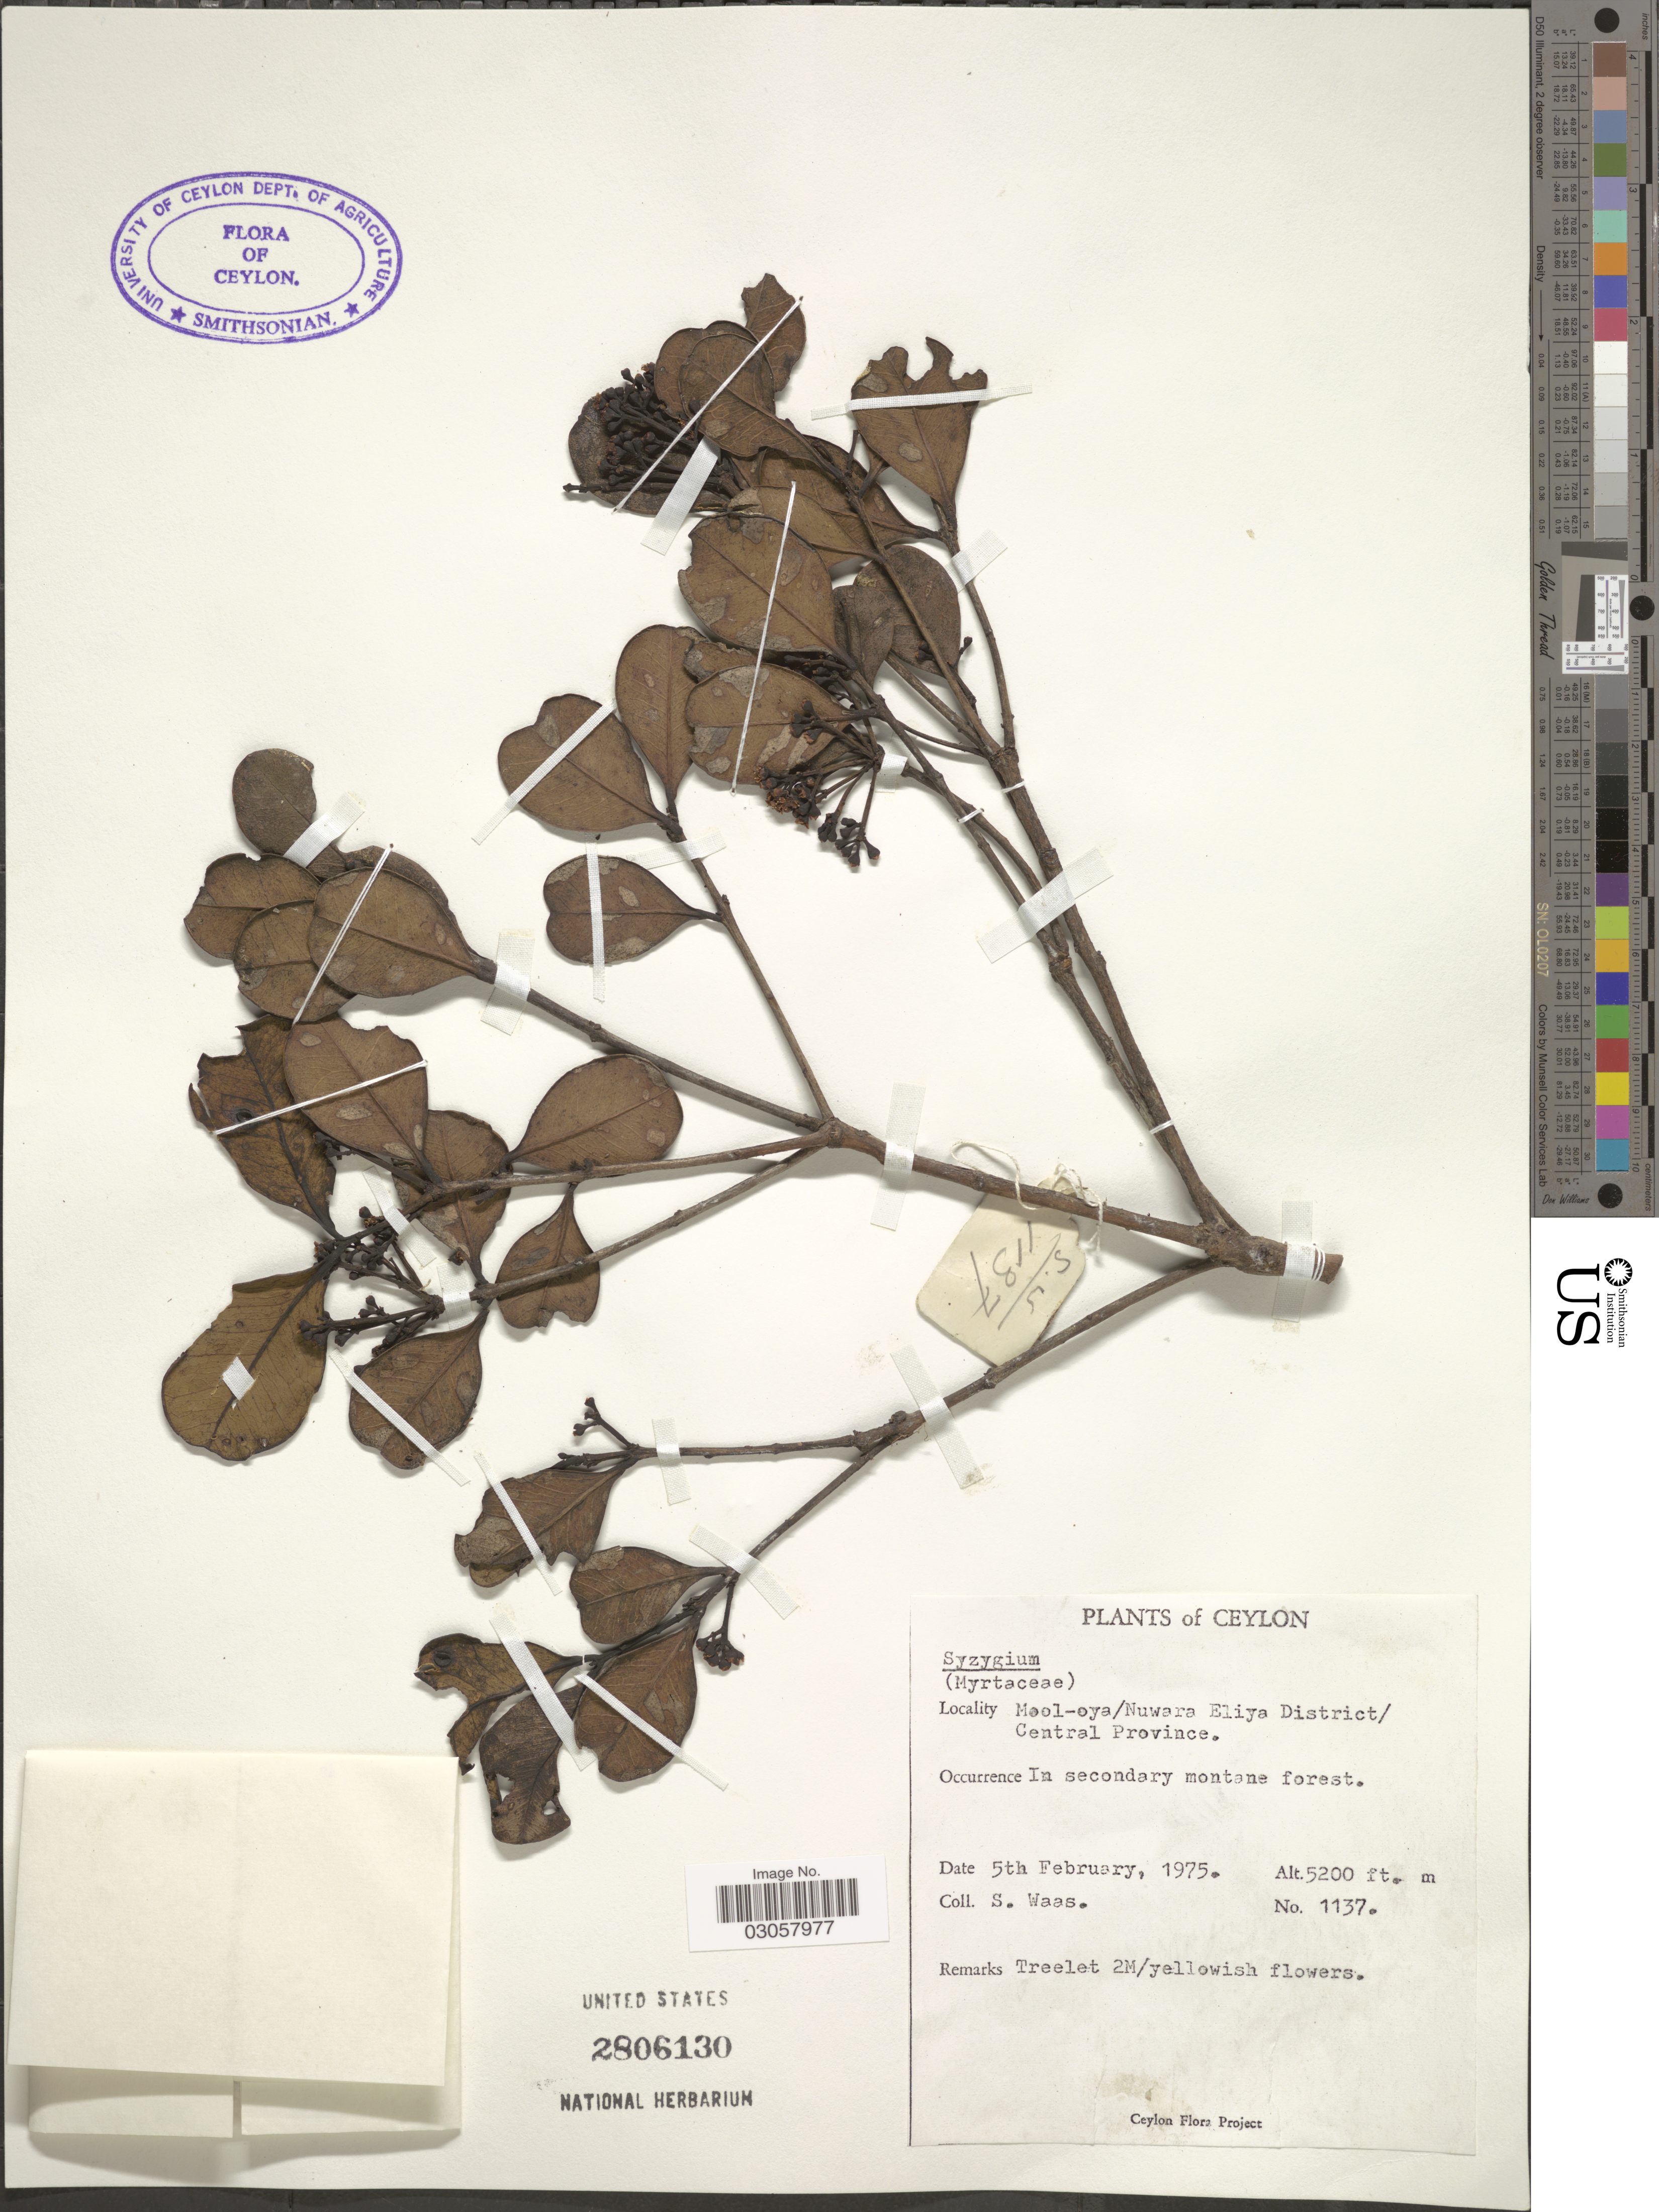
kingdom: Plantae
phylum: Tracheophyta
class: Magnoliopsida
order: Myrtales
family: Myrtaceae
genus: Syzygium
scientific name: Syzygium sp.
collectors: S. Waas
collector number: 1137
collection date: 1975-02-05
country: Sri Lanka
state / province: Central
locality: Ceylon. Mool-oya/Nuwara Eliya District.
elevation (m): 1585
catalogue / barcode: US 2806130